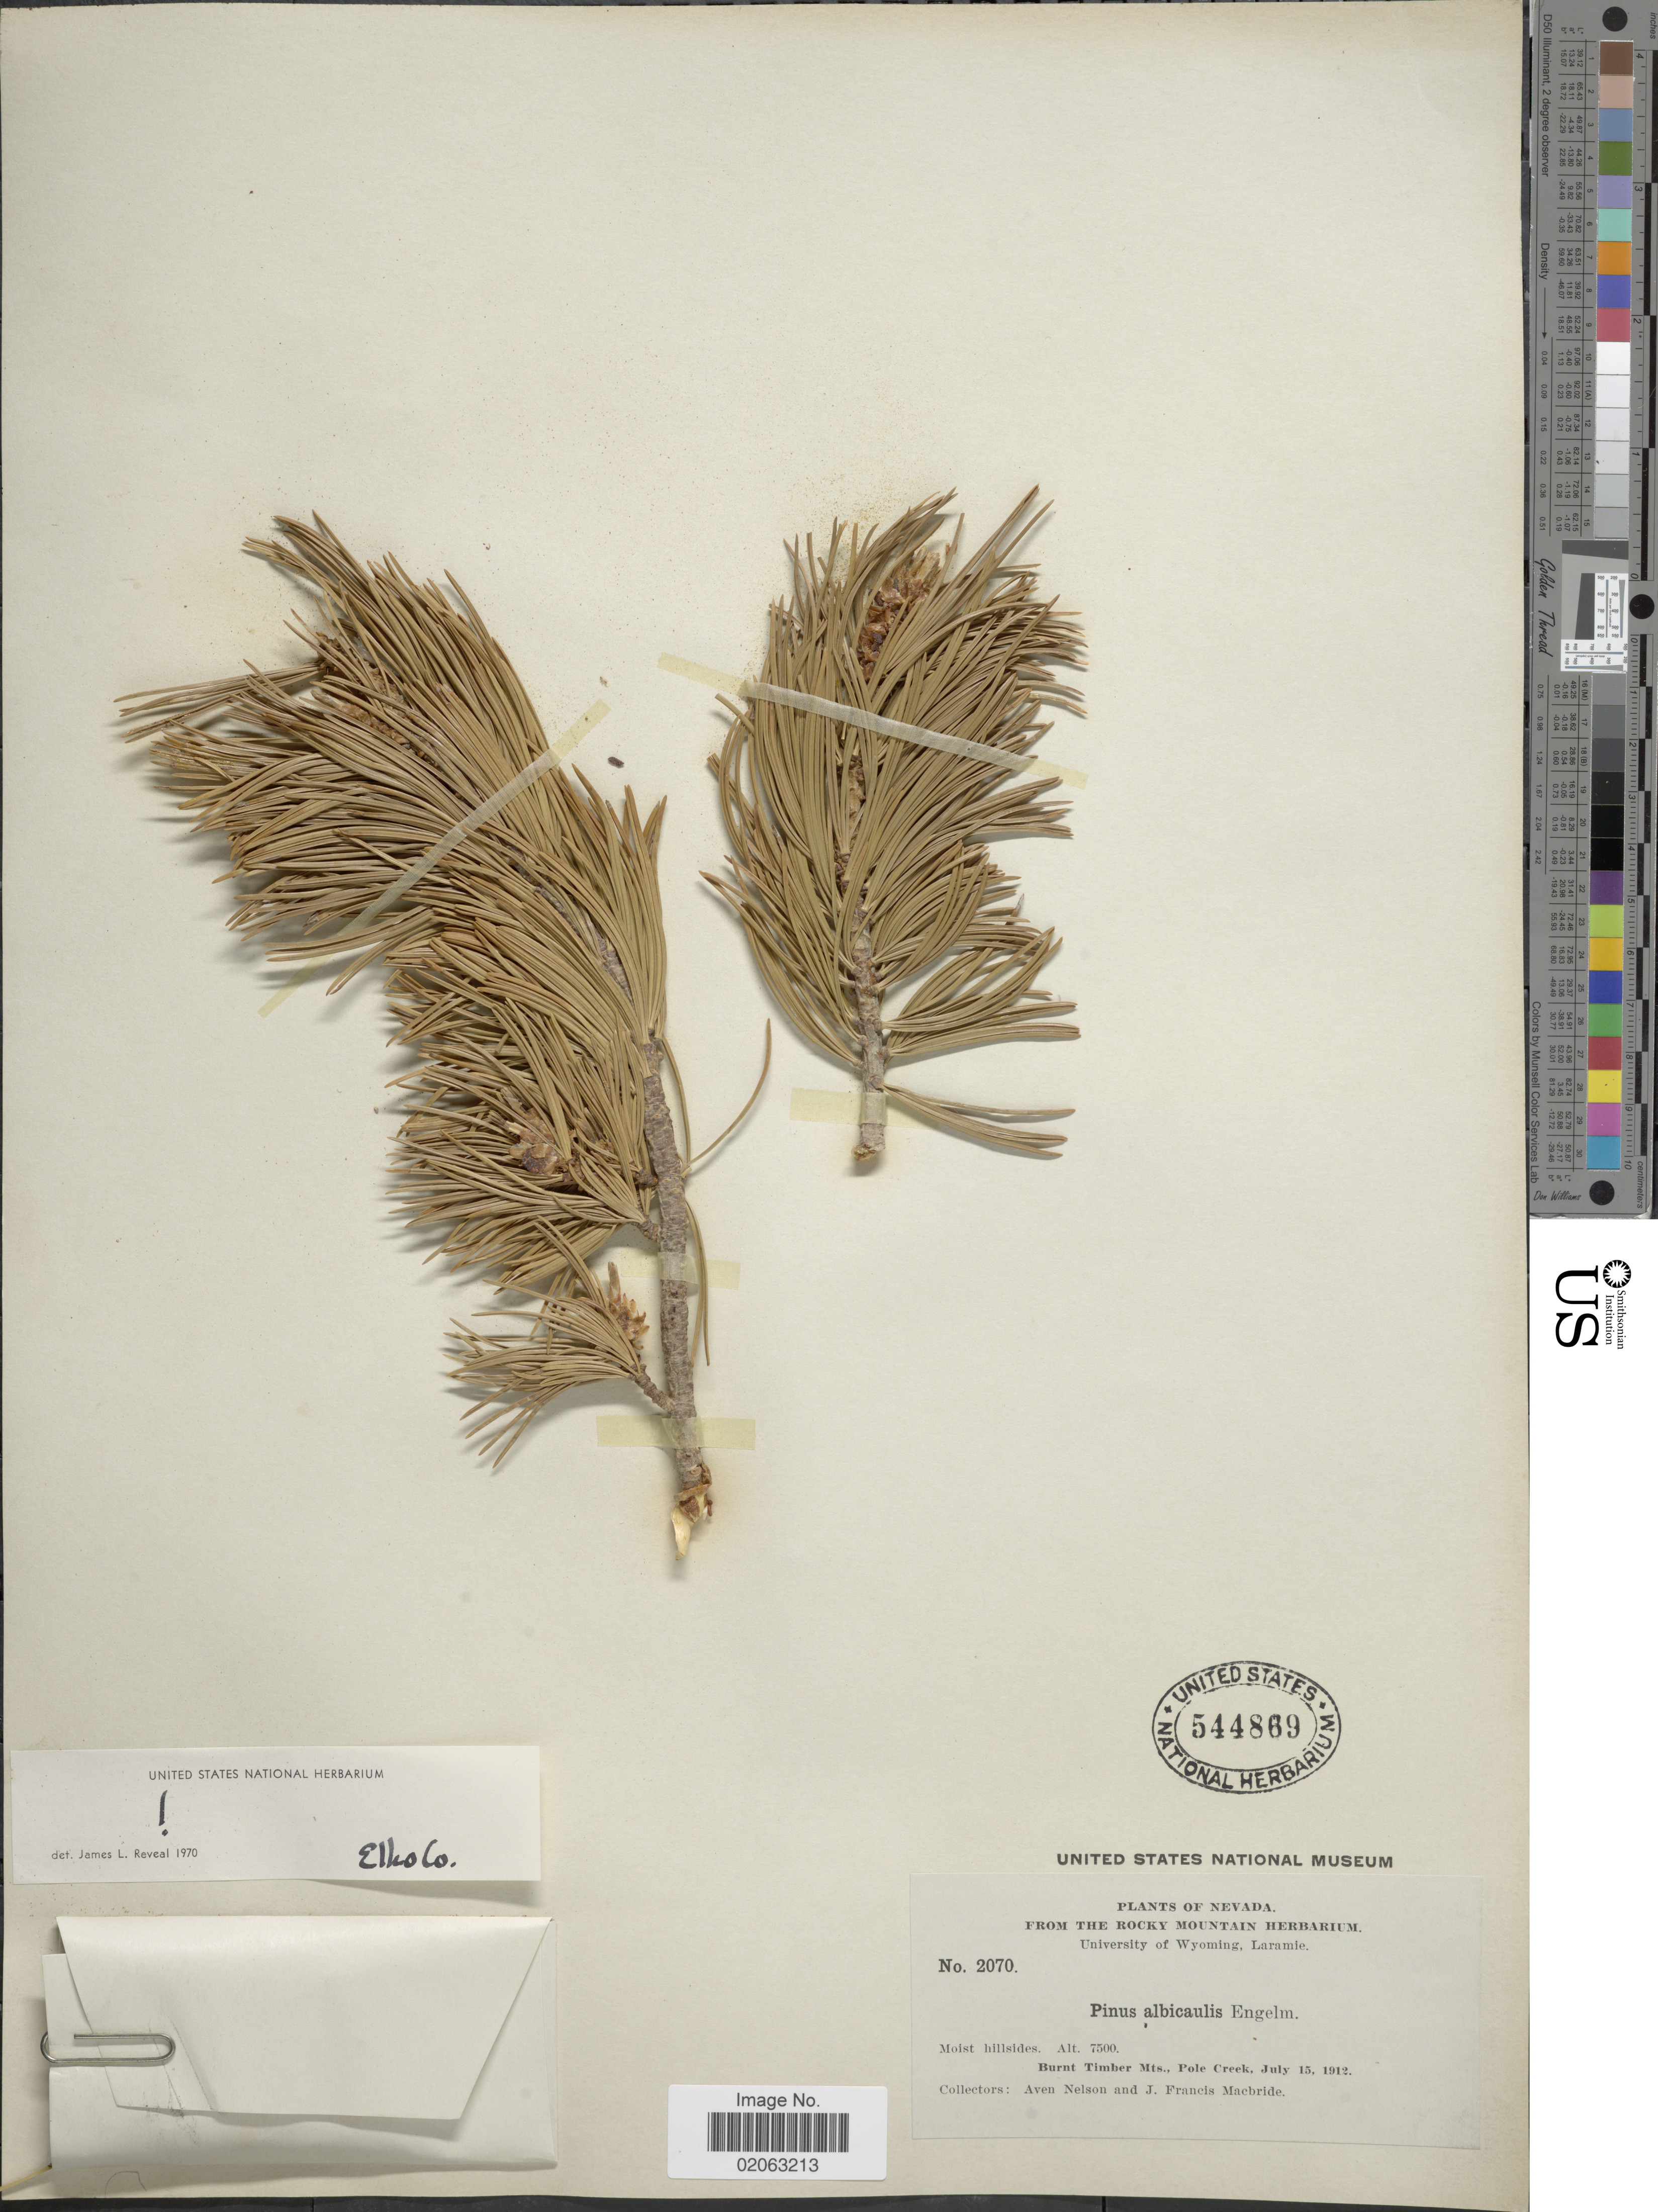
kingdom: Plantae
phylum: Tracheophyta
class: Pinopsida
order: Pinales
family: Pinaceae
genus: Pinus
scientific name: Pinus albicaulis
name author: Engelm.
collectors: A. Nelson & J. F. Macbride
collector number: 2070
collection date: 1912-07-15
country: United States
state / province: Nevada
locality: Moist hillsides, Burnt Timber Mts., Pole Creek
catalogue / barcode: US 544869